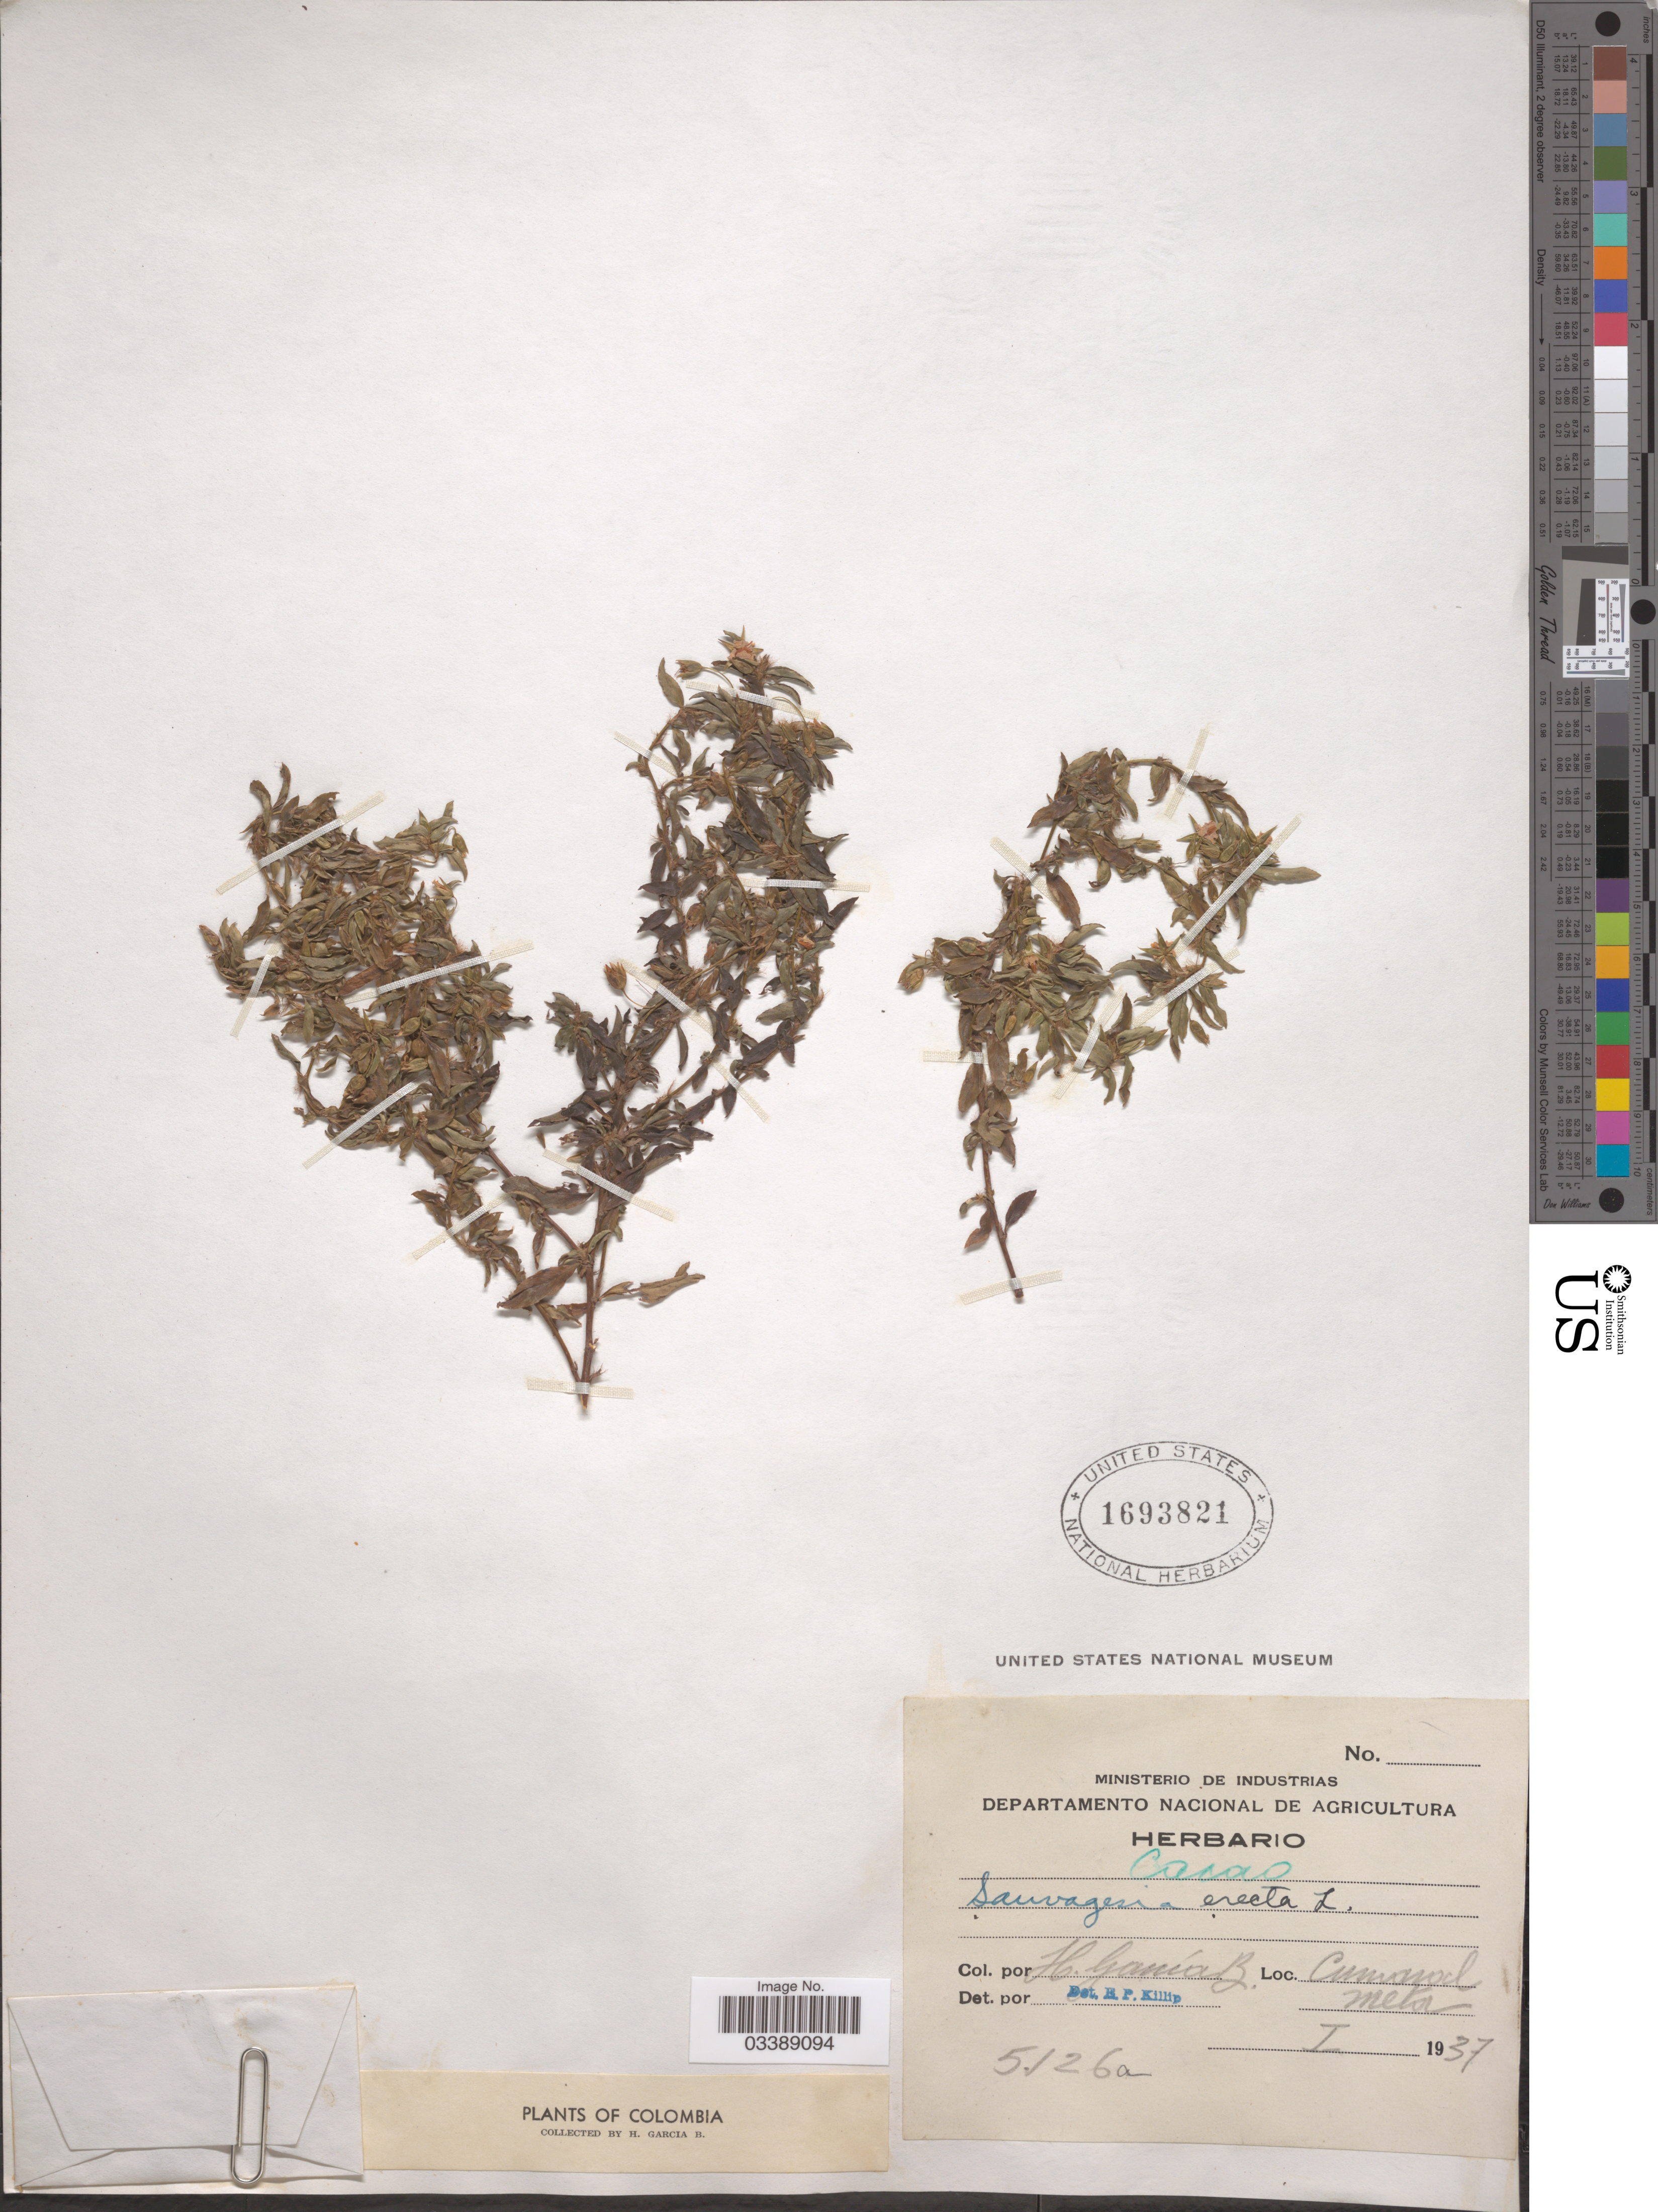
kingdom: Plantae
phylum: Tracheophyta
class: Magnoliopsida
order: Malpighiales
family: Ochnaceae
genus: Sauvagesia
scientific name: Sauvagesia erecta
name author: L.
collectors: H. García B.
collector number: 5126a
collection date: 1937-01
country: Colombia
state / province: Meta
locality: Cumaral.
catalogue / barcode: US 1693821